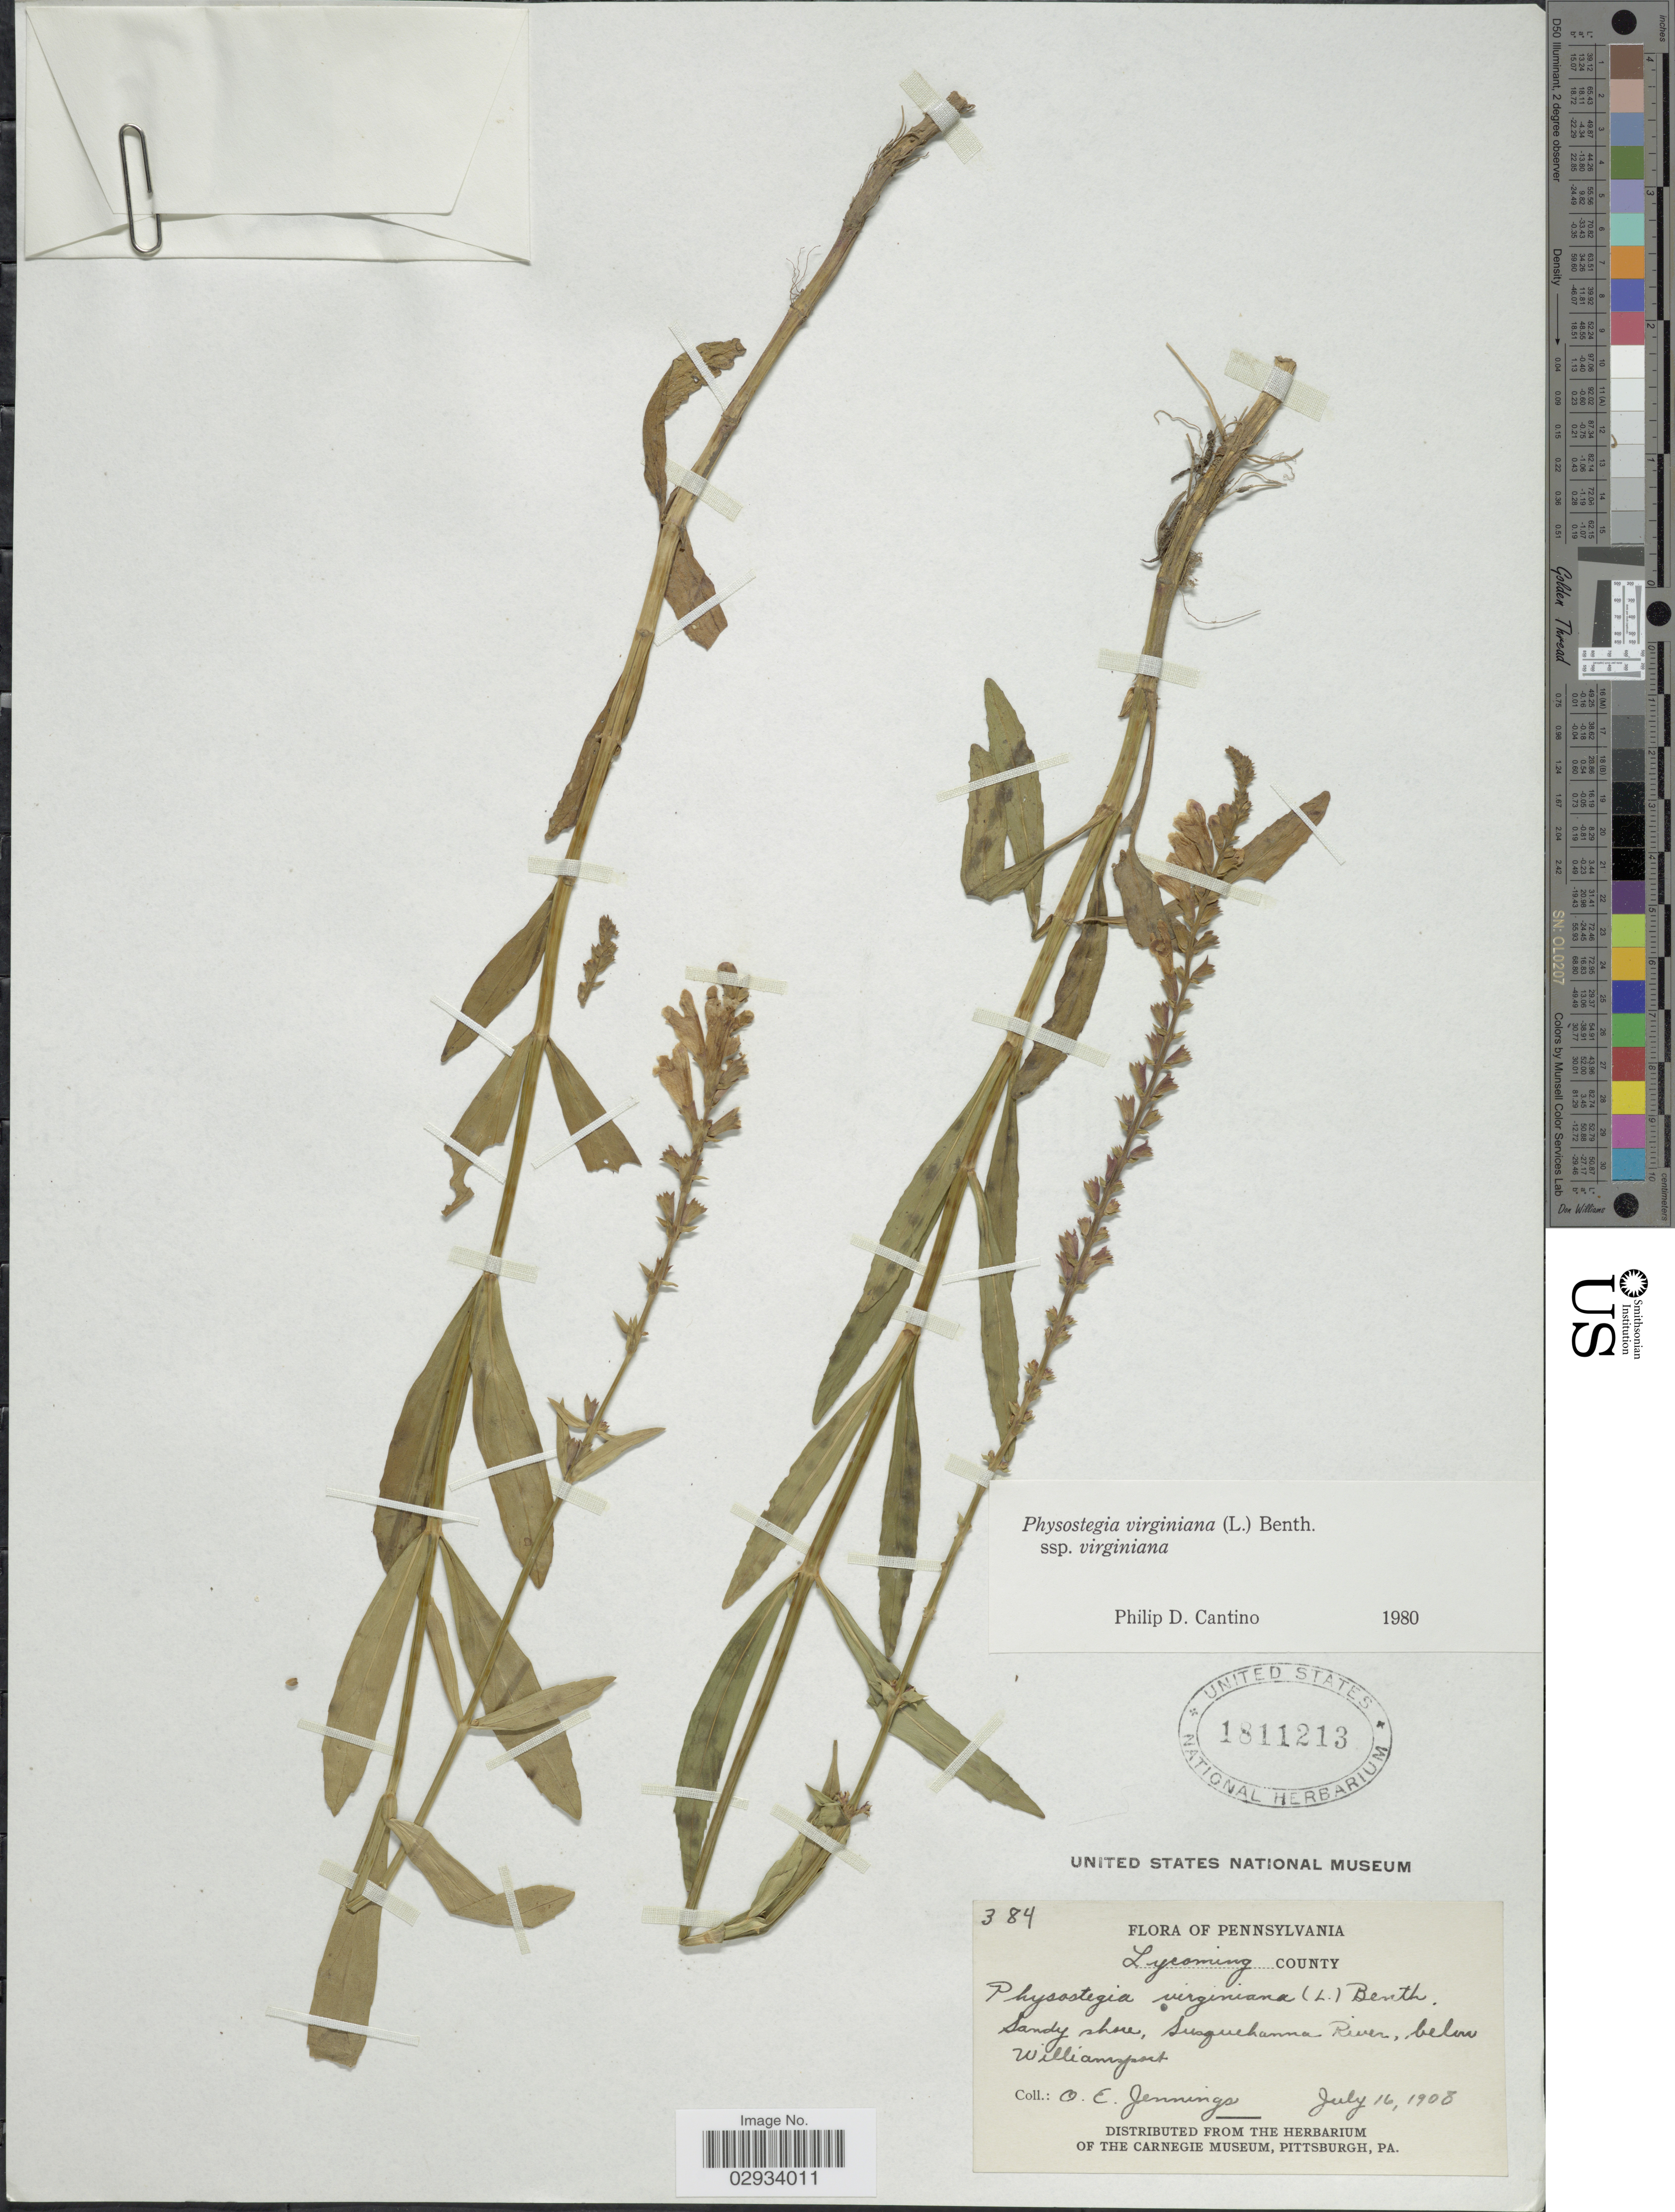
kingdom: Plantae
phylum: Tracheophyta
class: Magnoliopsida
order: Lamiales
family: Lamiaceae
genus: Physostegia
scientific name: Physostegia virginiana subsp. virginiana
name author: (L.) Benth.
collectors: O. E. Jennings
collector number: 384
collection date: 1908-07-16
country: United States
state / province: Pennsylvania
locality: Lycoming County, Sandy shore, Susquehanna River, below Williamsport.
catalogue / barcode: US 1811213